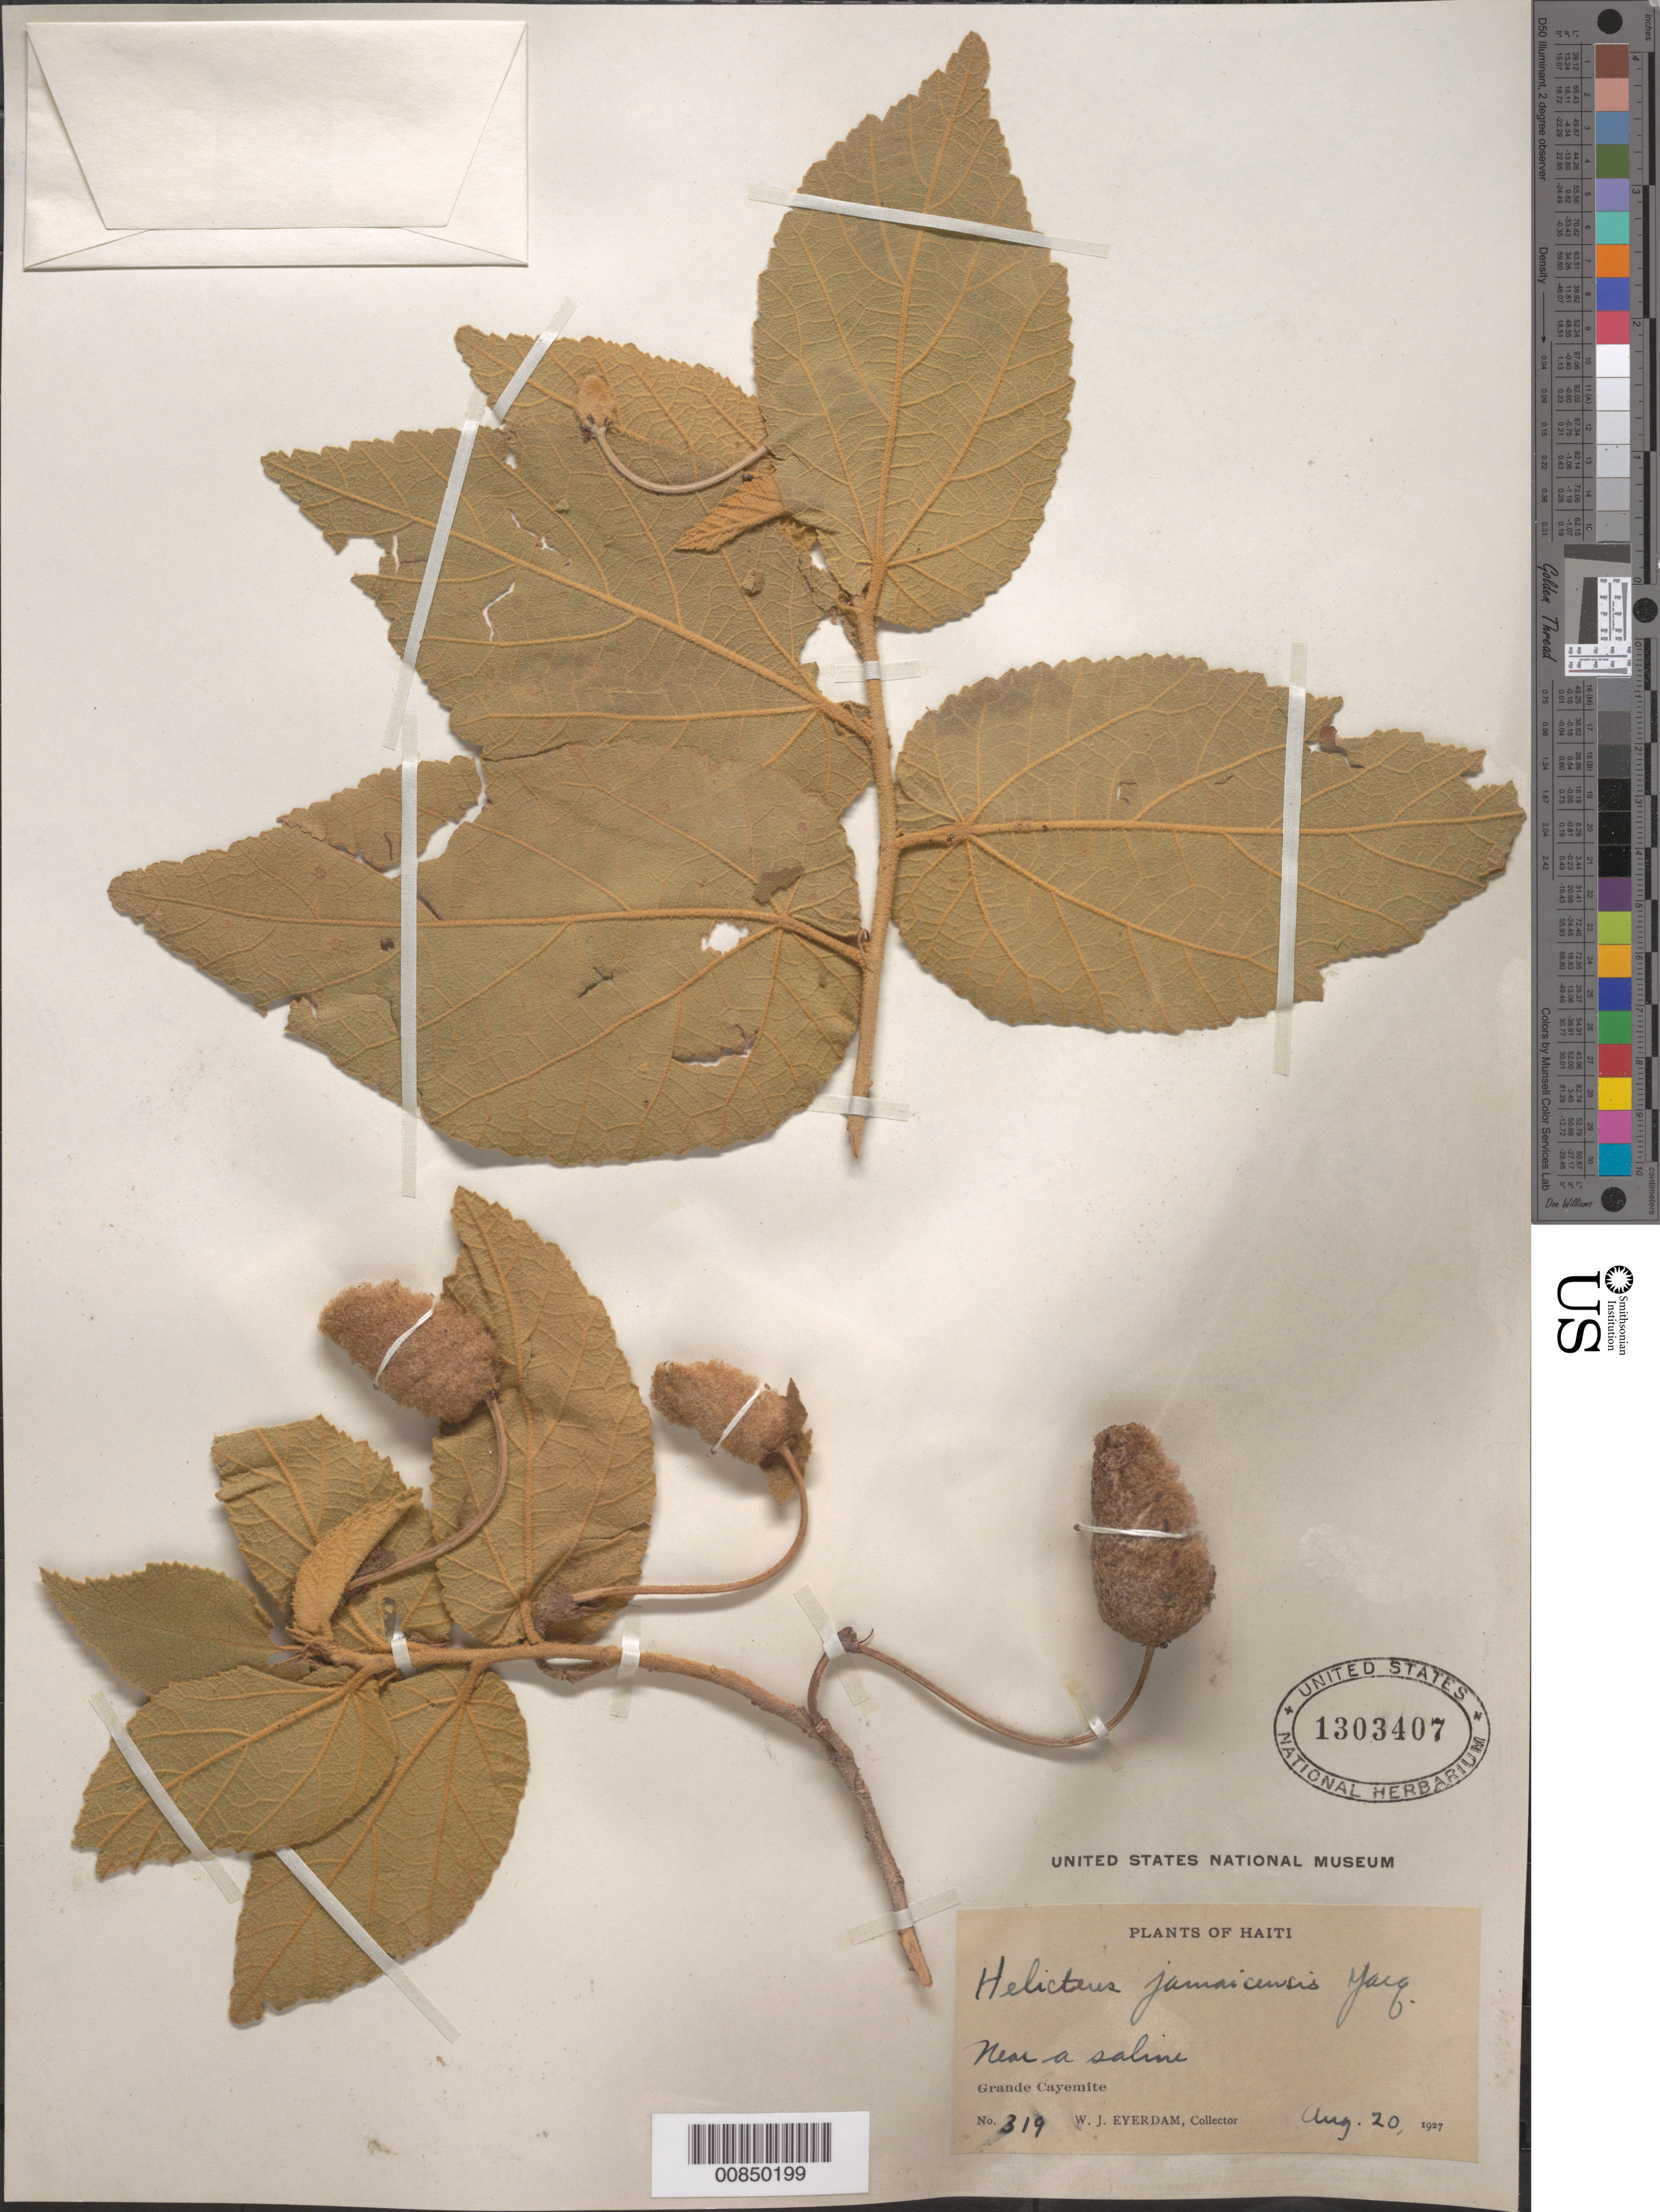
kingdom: Plantae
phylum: Tracheophyta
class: Magnoliopsida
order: Malvales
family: Malvaceae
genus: Helicteres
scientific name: Helicteres jamaicensis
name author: Jacq.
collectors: W. Everdam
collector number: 319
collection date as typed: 20 Aug 1927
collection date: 1927-08-20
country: Haiti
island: Hispaniola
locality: Grande Cayemite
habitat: Near a saline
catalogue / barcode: US 1303407